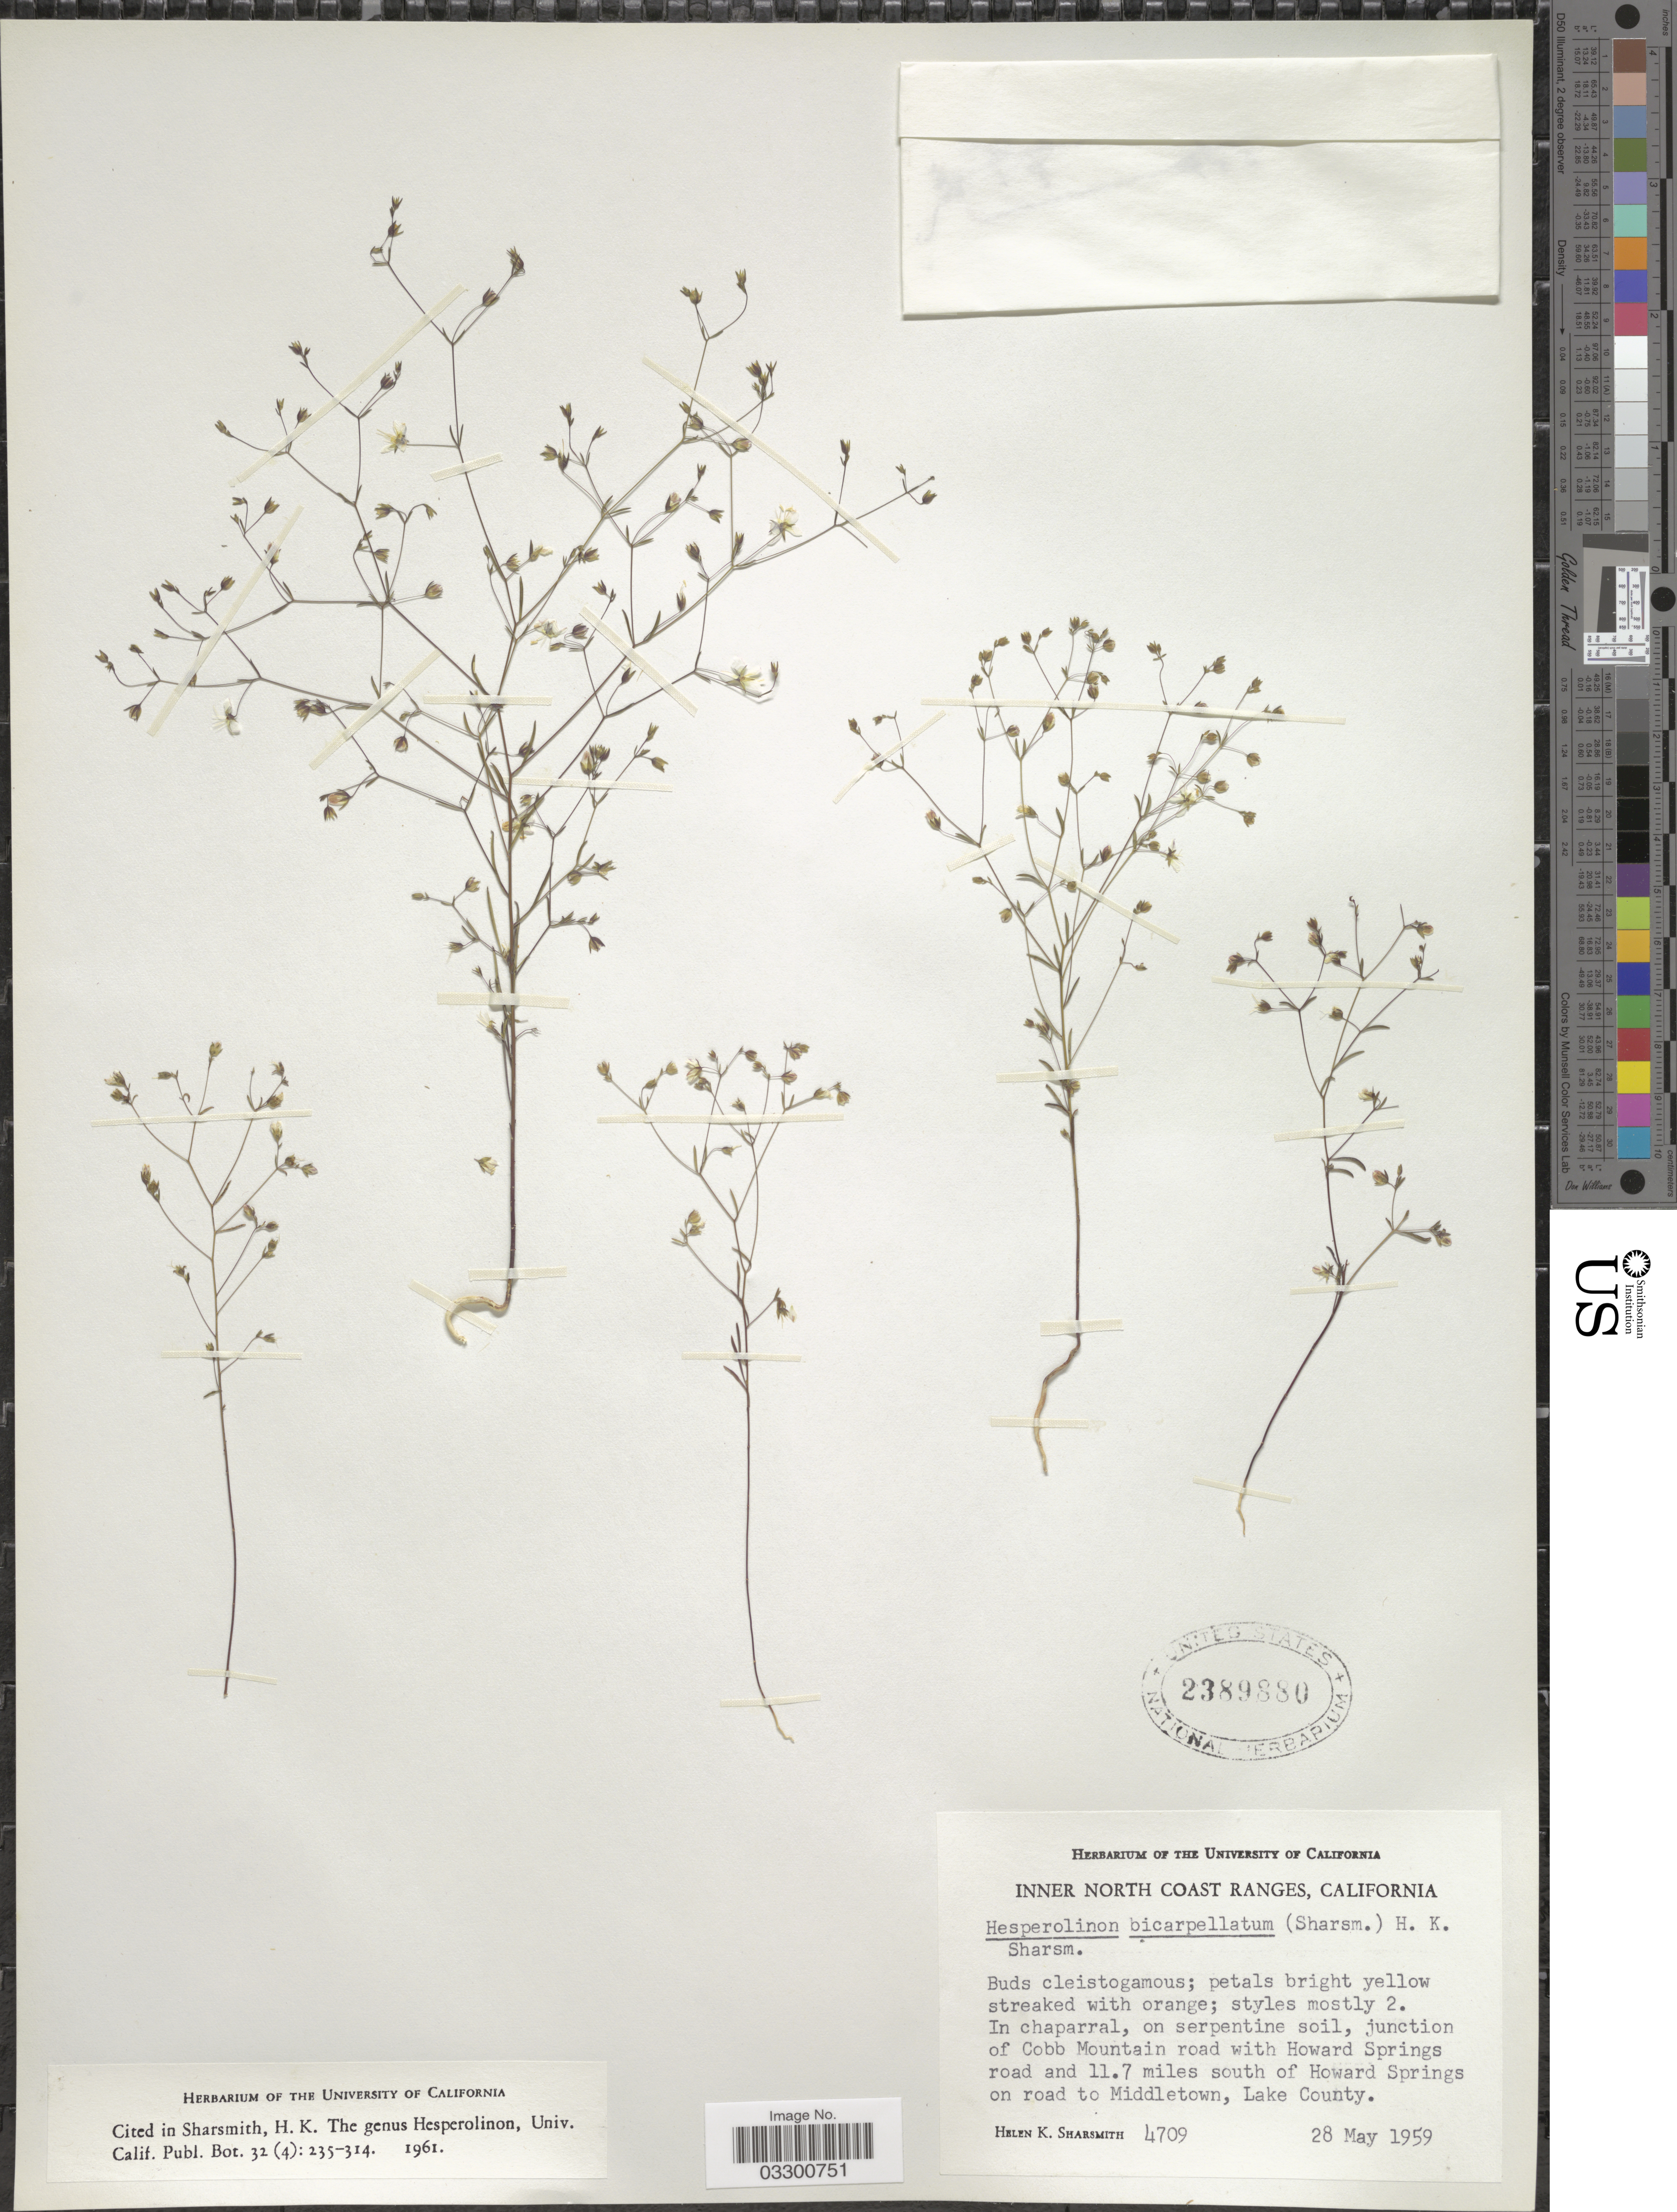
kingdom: Plantae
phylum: Tracheophyta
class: Magnoliopsida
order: Malpighiales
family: Linaceae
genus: Linum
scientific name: Linum bicarpellatum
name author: H. Sharsm.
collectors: H. Sharsmith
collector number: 4709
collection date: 1959-05-28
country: United States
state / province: California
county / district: Lake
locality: Inner North Coast Ranges, junction of Cobb Mountain road with Howard Springs road and 11.7 miles south of Howard Springs on road to Middletown, Lake County.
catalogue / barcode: US 2389880